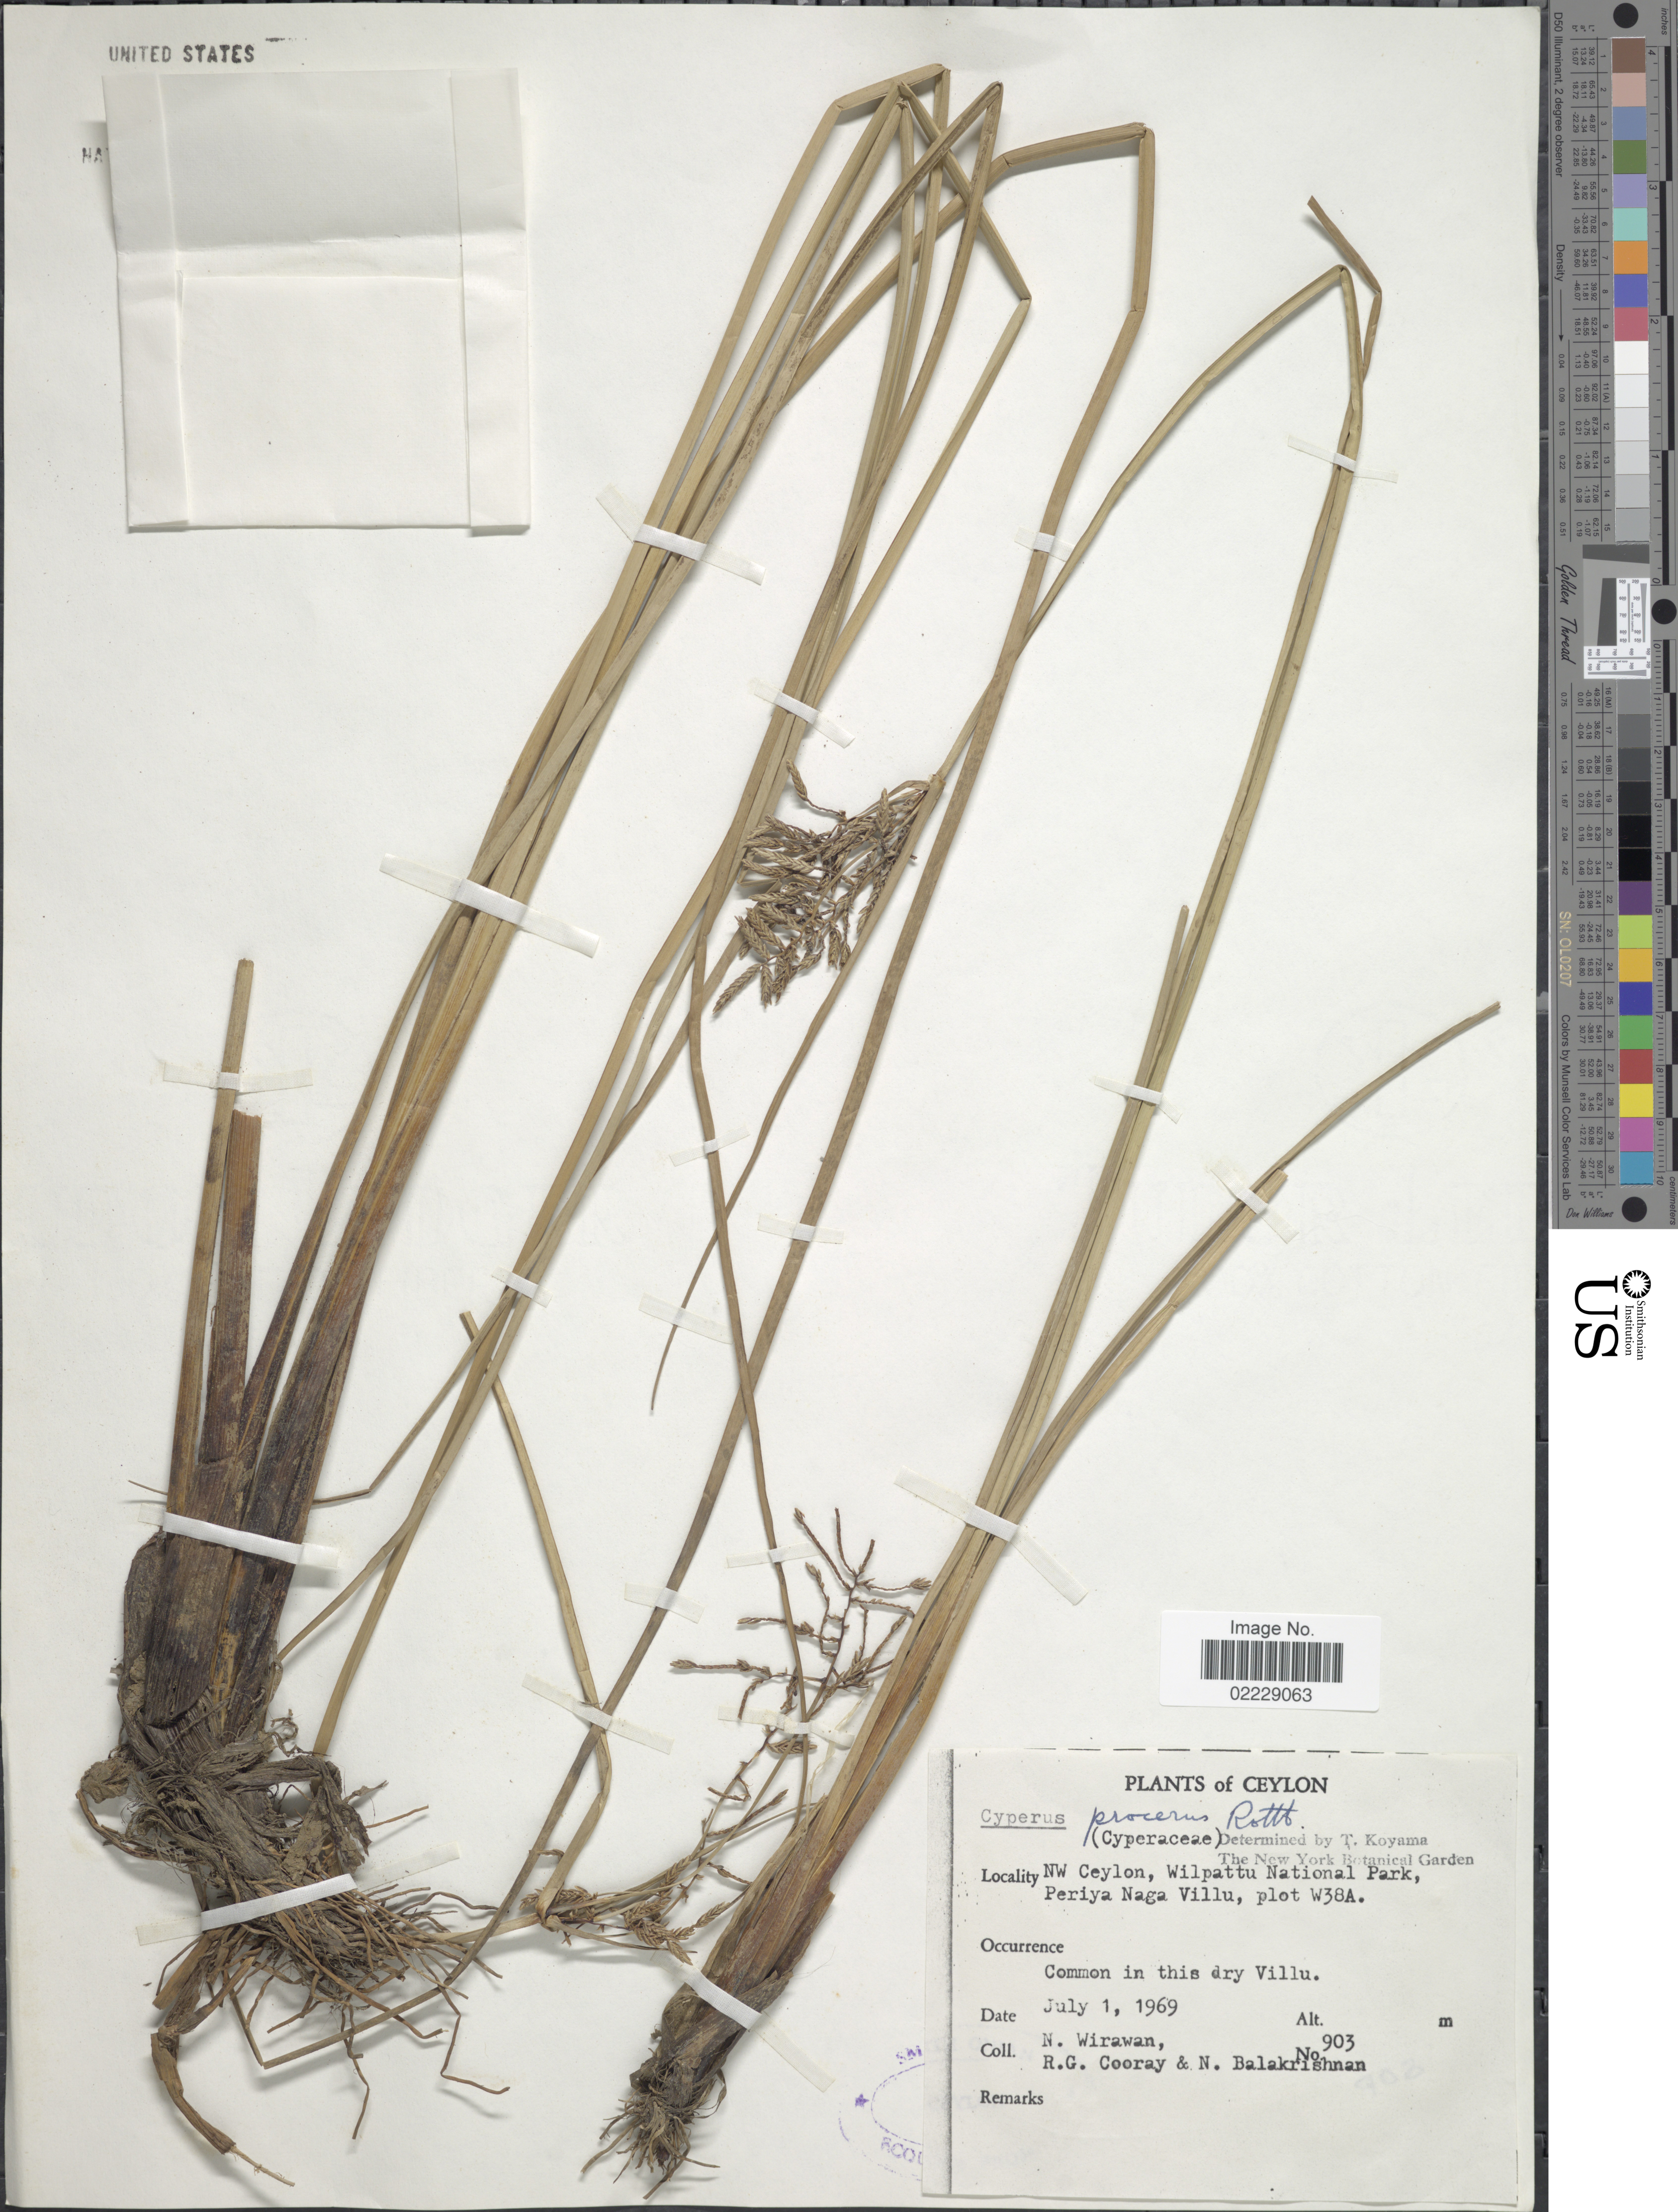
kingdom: Plantae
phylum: Tracheophyta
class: Liliopsida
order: Poales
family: Cyperaceae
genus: Cyperus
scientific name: Cyperus procerus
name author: Rottb.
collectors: N. Wirawan, R. Cooray & N. Balakrishnan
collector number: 903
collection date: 1969-07-01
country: Sri Lanka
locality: Ceylon. NW Ceylon, Wilpattu National Park, Periya Naga Villu, plot W38A